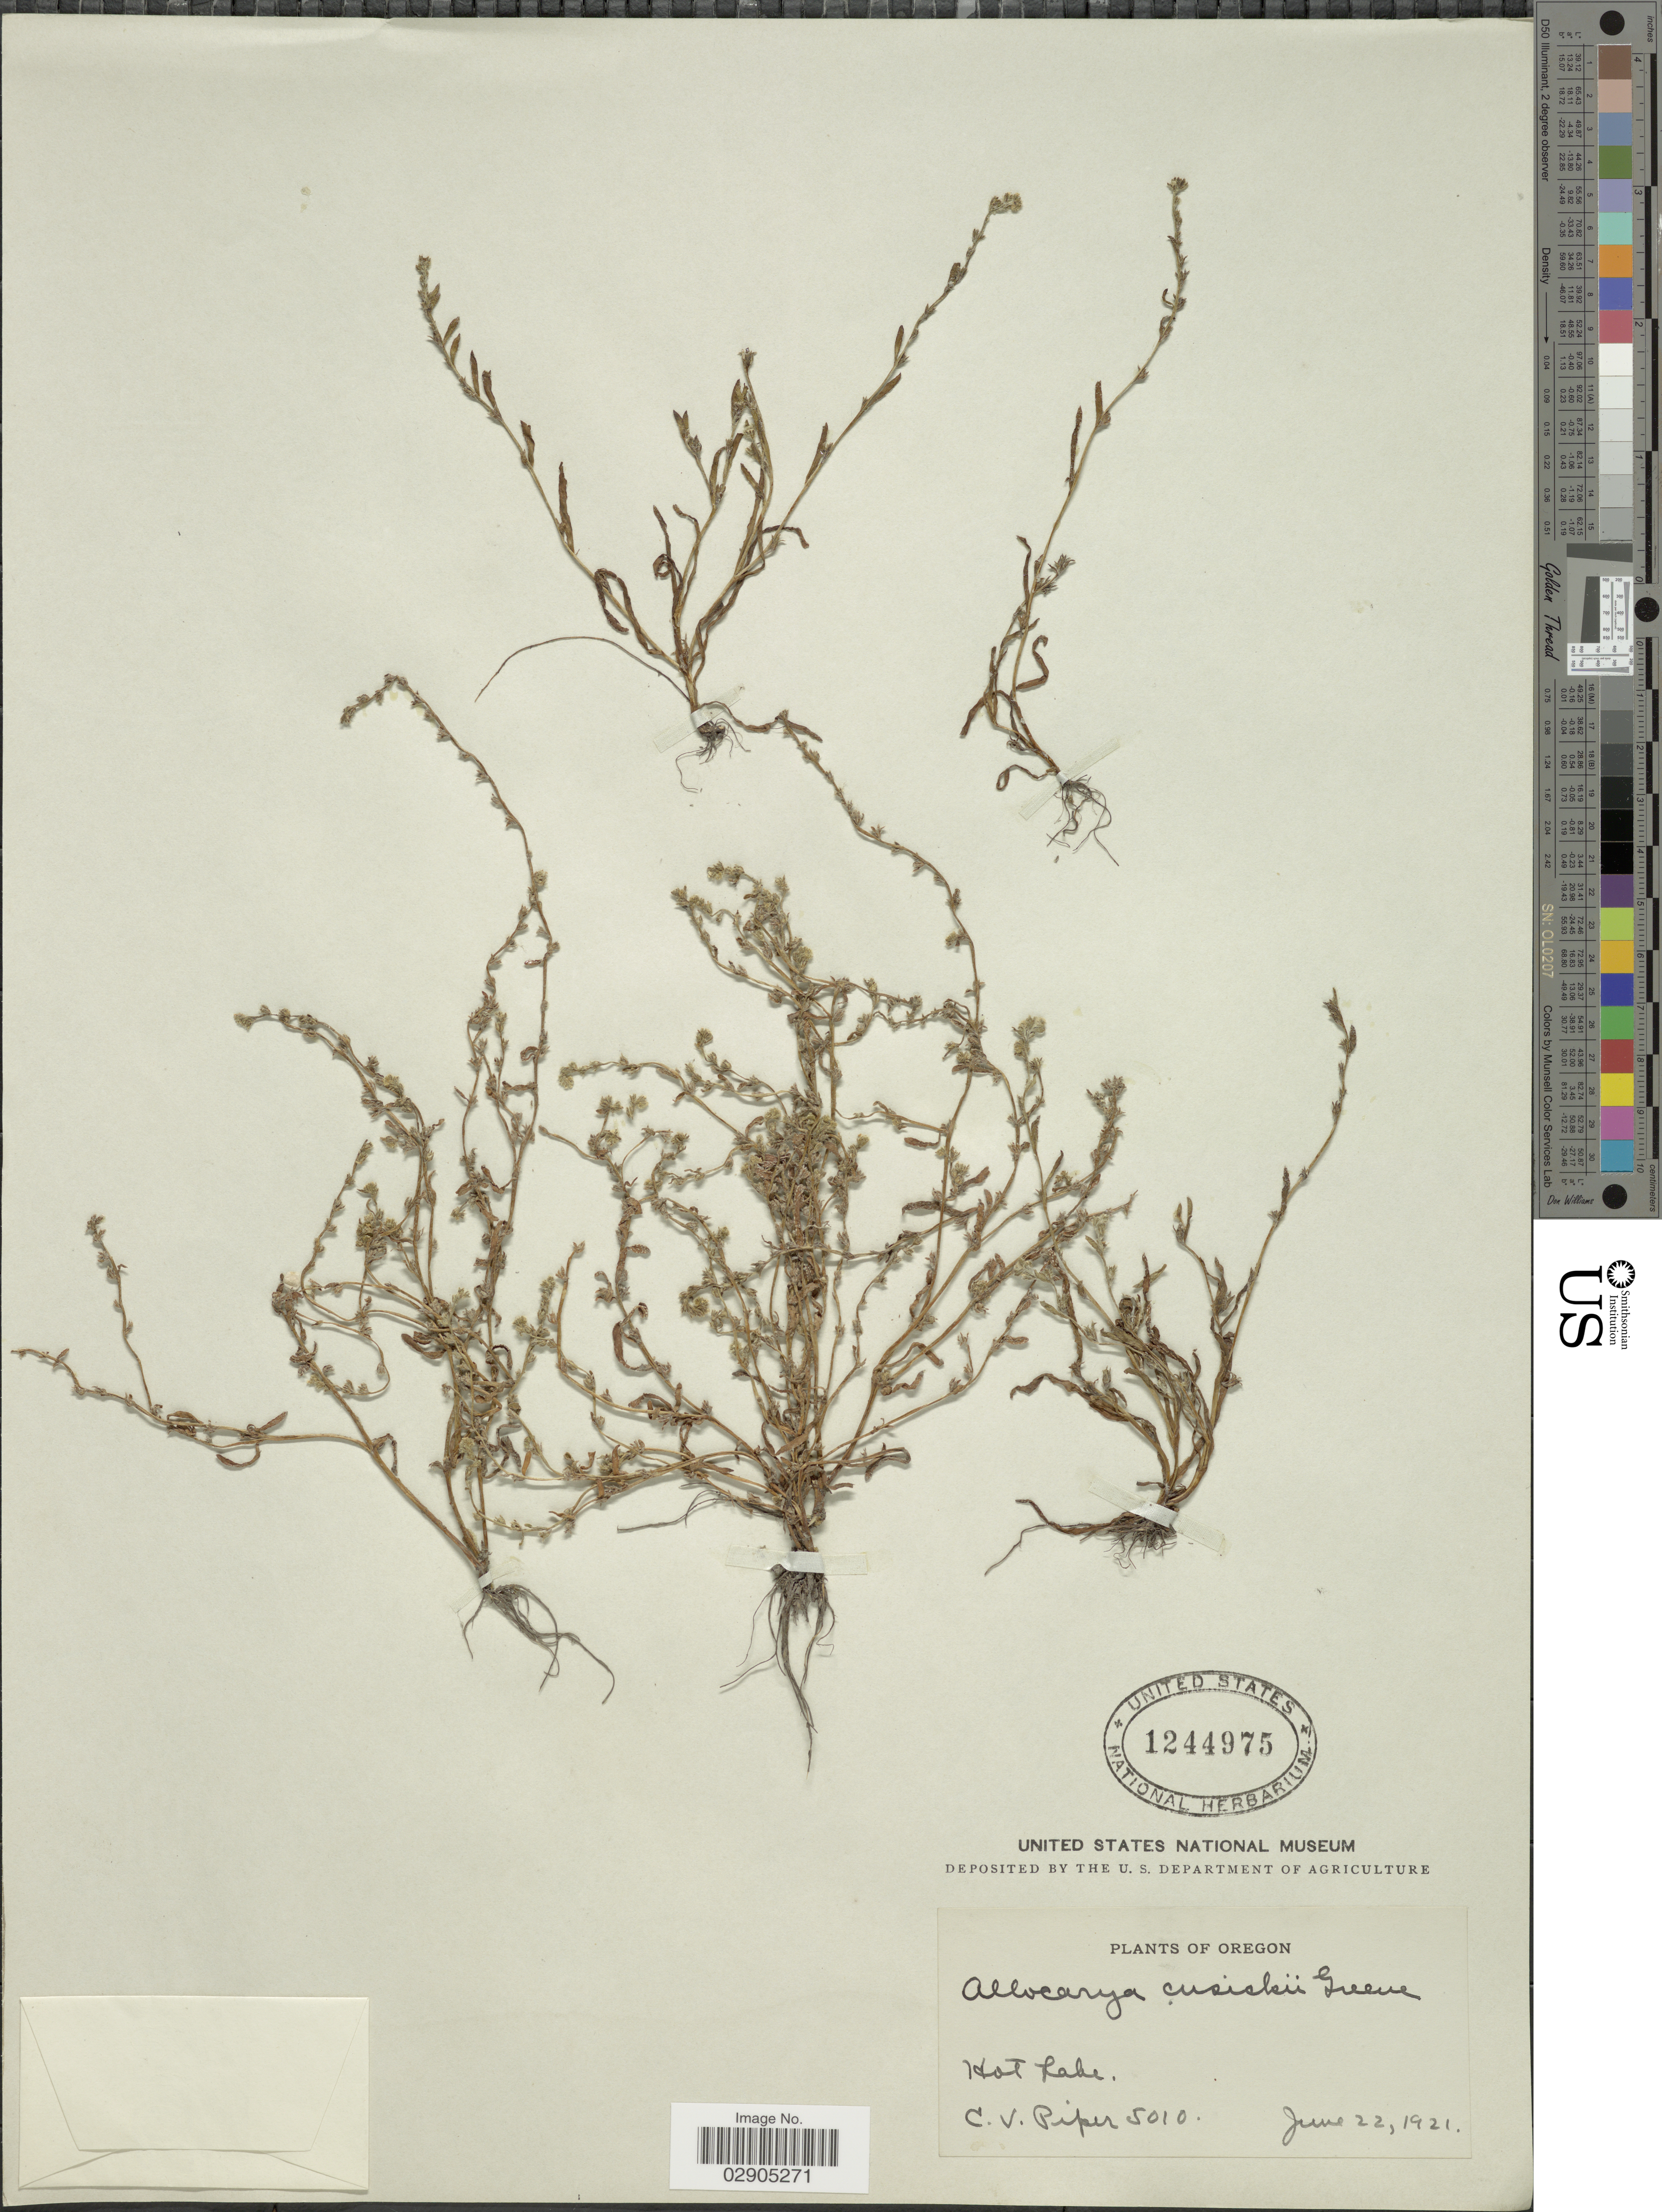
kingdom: Plantae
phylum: Tracheophyta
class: Magnoliopsida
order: Boraginales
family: Boraginaceae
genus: Allocarya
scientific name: Allocarya cusickii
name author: S.W. Greene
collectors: C. V. Piper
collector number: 5010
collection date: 1921-06-22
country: United States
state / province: Oregon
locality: Hot Lake.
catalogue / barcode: US 1244975